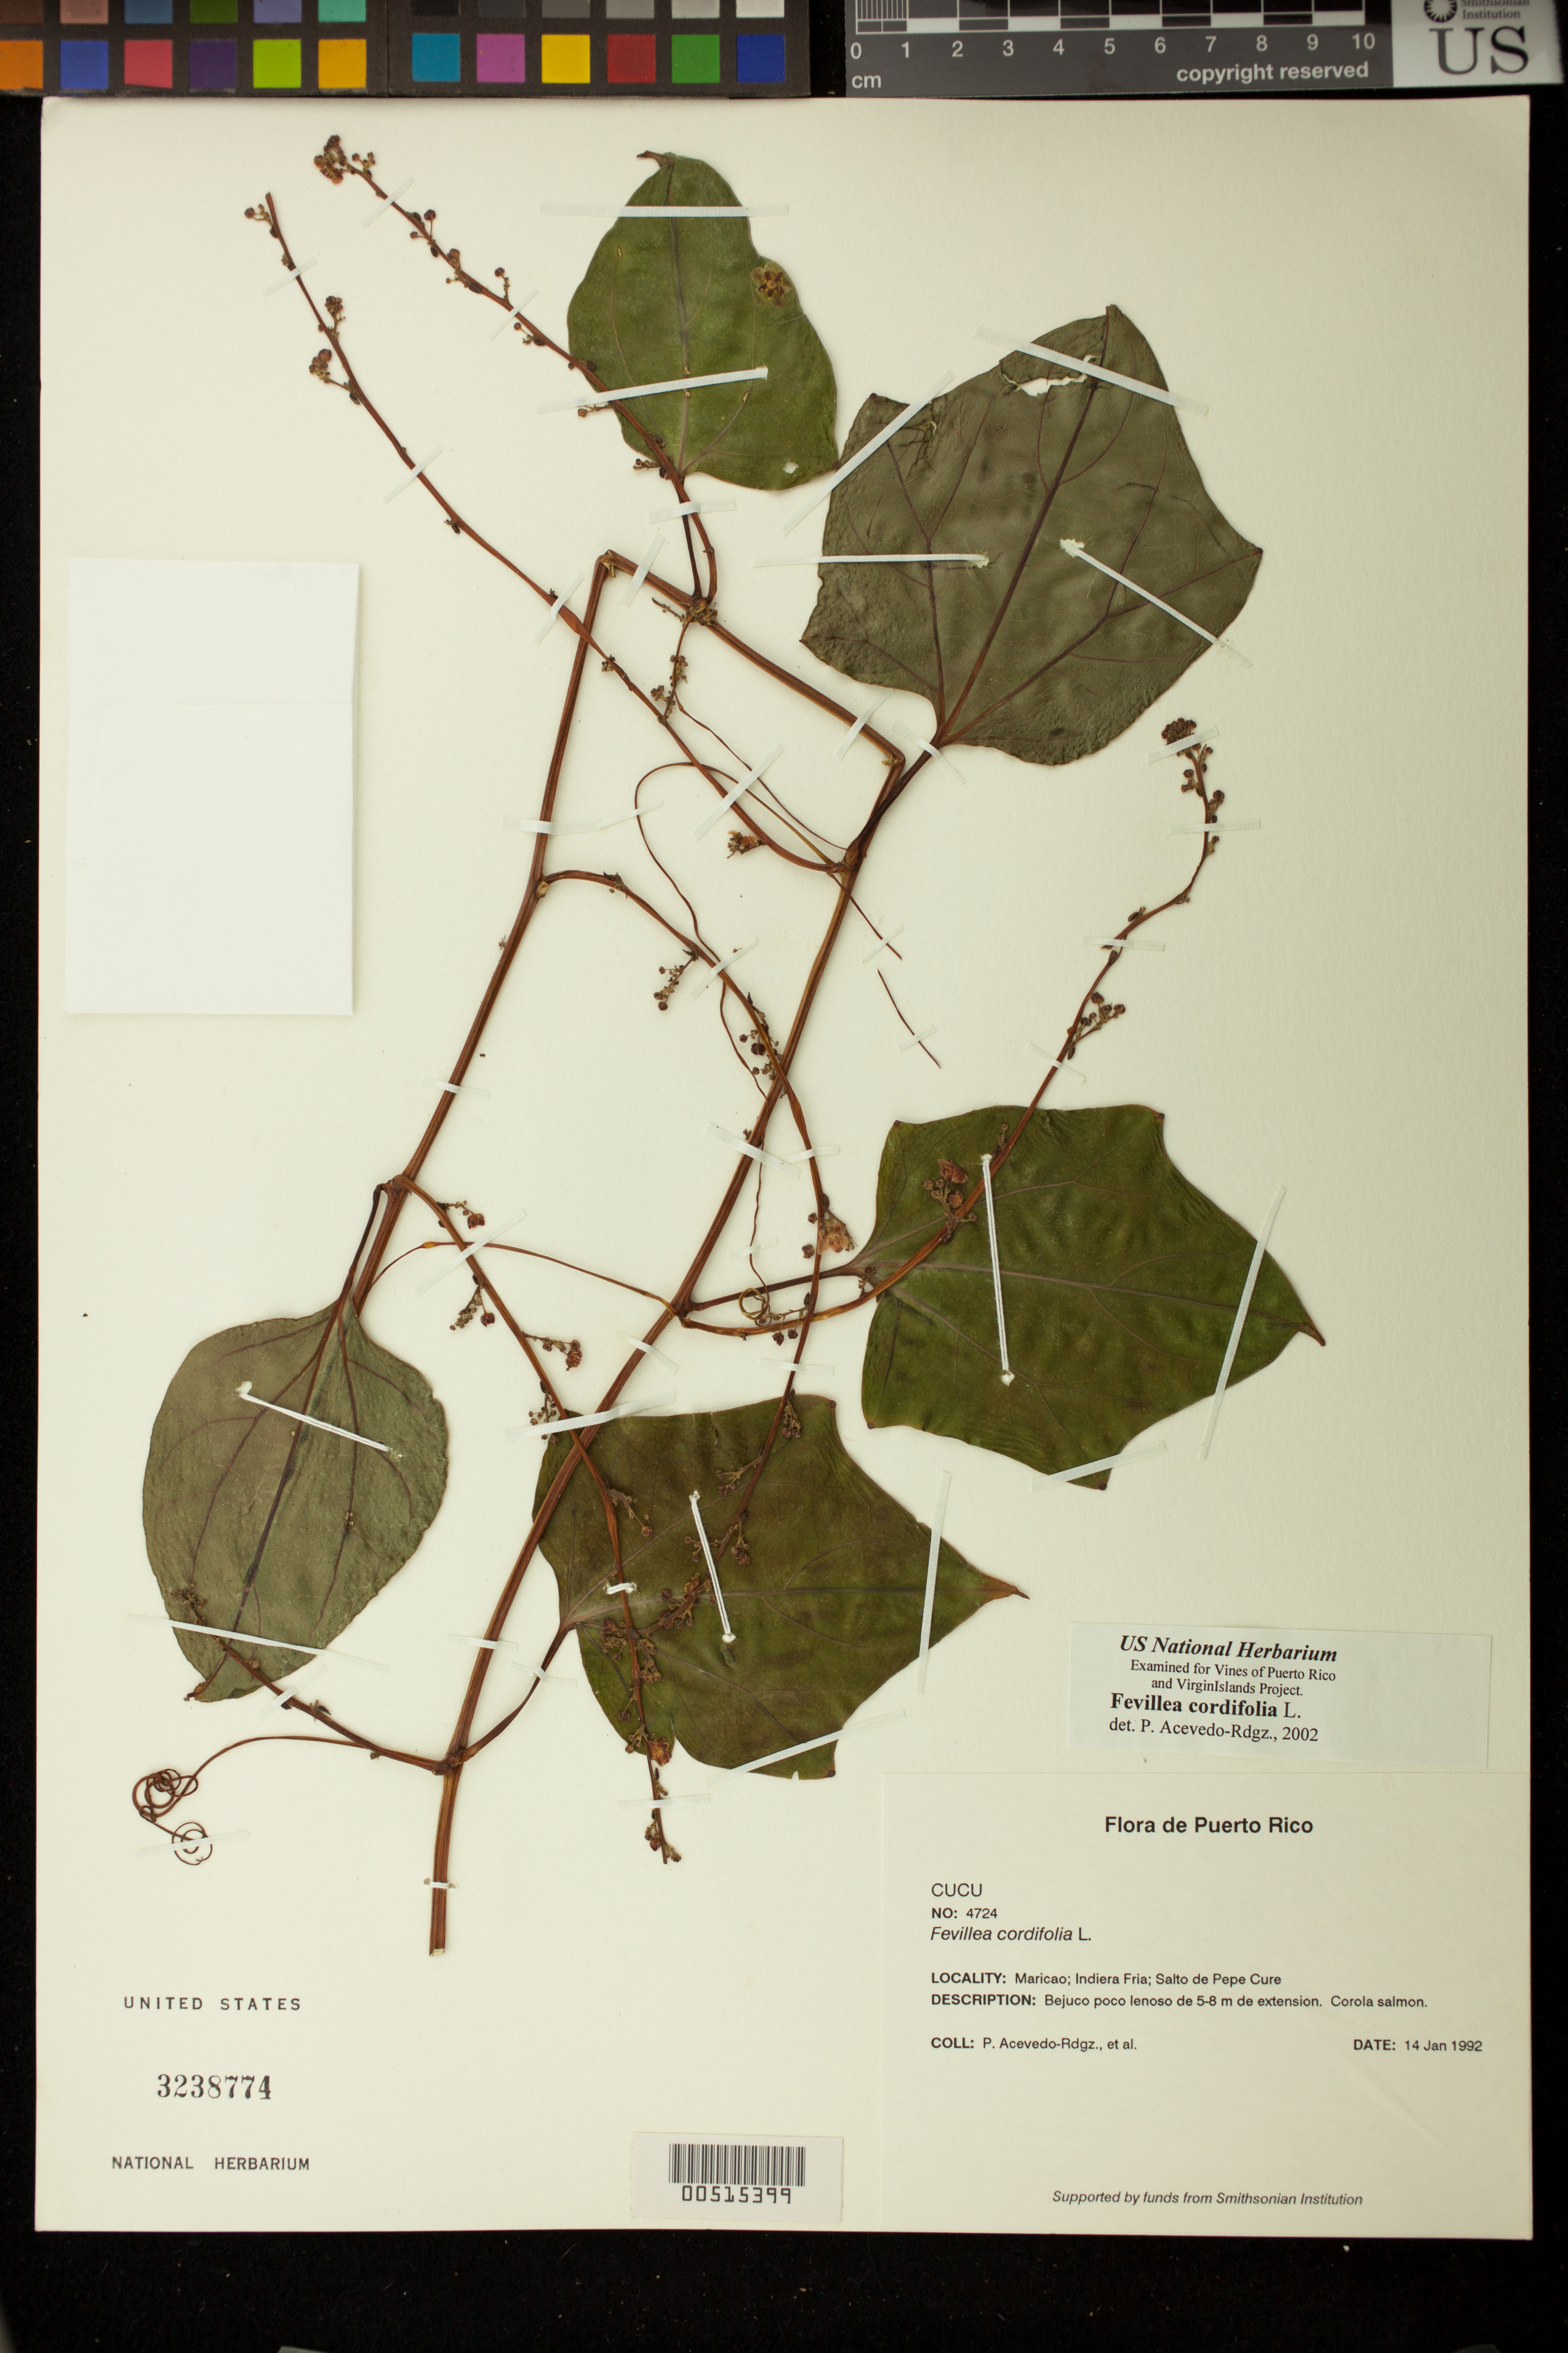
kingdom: Plantae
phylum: Tracheophyta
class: Magnoliopsida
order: Cucurbitales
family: Cucurbitaceae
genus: Fevillea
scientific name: Fevillea cordifolia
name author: L.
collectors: P. Acevedo-Rodr.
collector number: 4724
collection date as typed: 14 Jan 1992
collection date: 1992-01-14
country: Puerto Rico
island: Puerto Rico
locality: Maricao; Indiera Fria; Salto de Pepe Cure.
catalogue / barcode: US 3238774